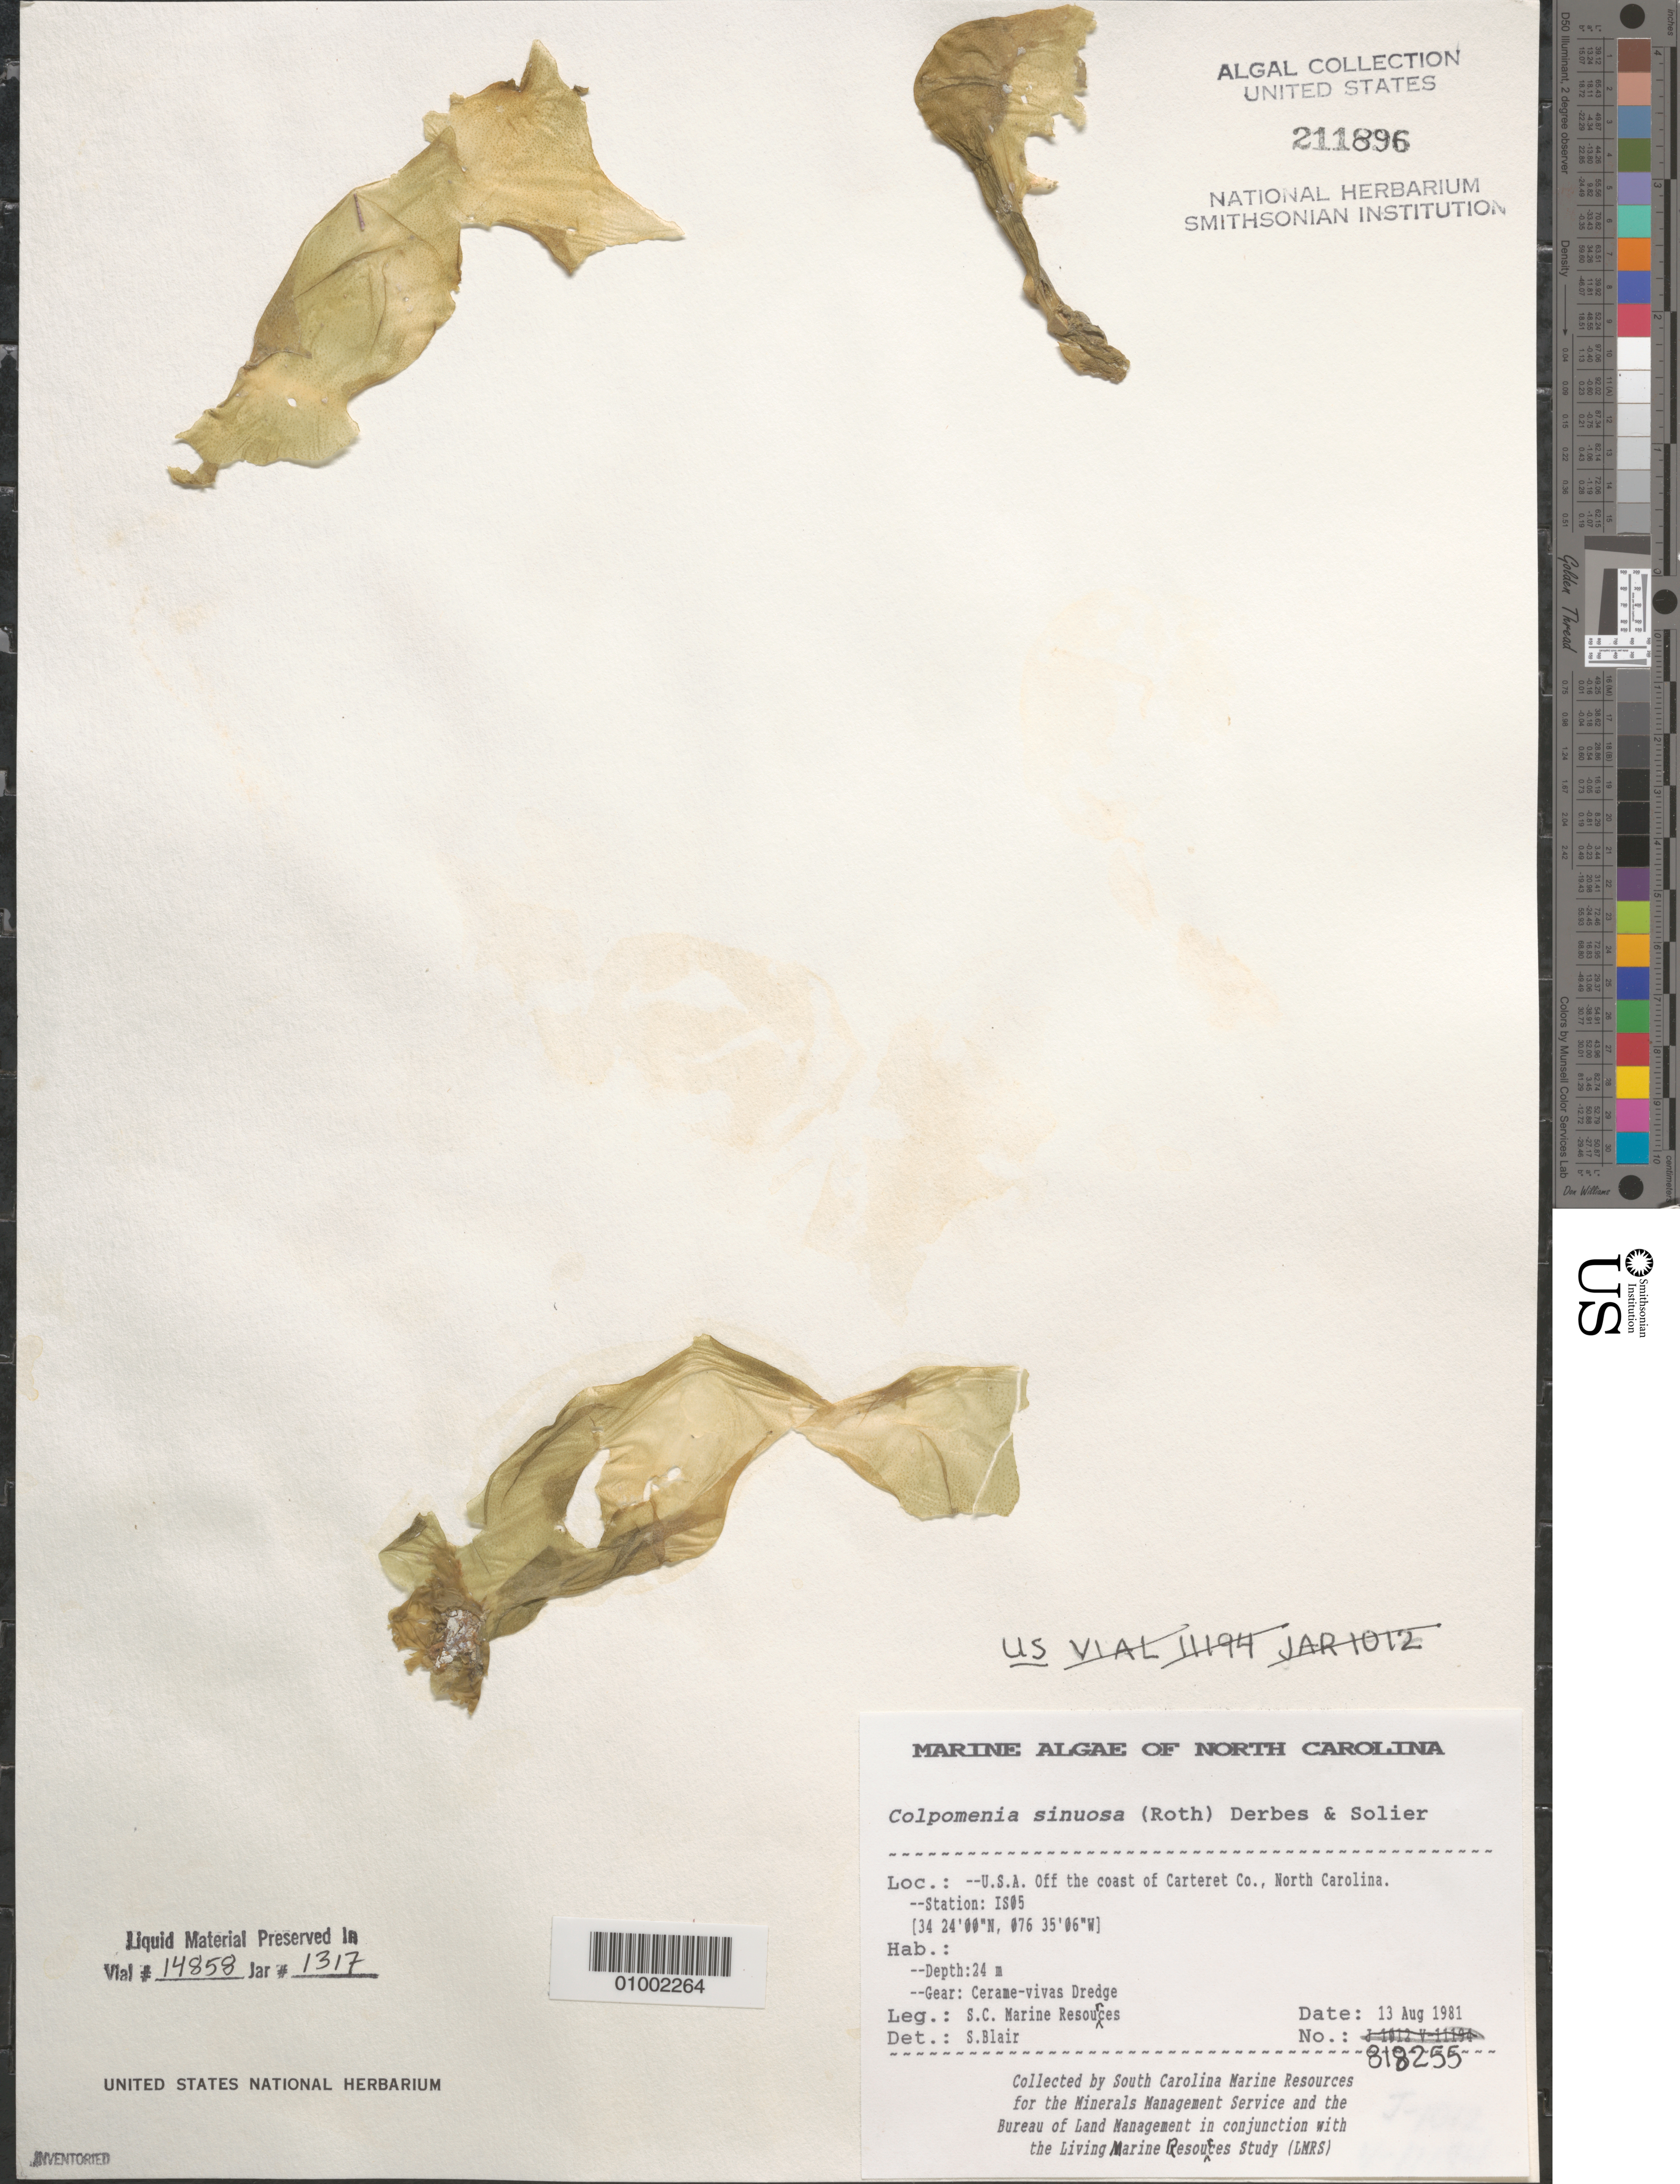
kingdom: Chromista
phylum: Ochrophyta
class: Phaeophyceae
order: Scytosiphonales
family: Scytosiphonaceae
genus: Colpomenia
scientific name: Colpomenia sinuosa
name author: (K. Mert. ex Roth) Derbes & Solier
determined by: Blair, S. M.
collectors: South Carolina Marine Resources for BLM/MMS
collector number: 818255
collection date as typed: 13 Aug 1981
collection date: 1981-08-13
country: United States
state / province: North Carolina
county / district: Carteret County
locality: Off coast of Carteret County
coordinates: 34 24'00"N, 076 35'06"W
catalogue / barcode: US 211896